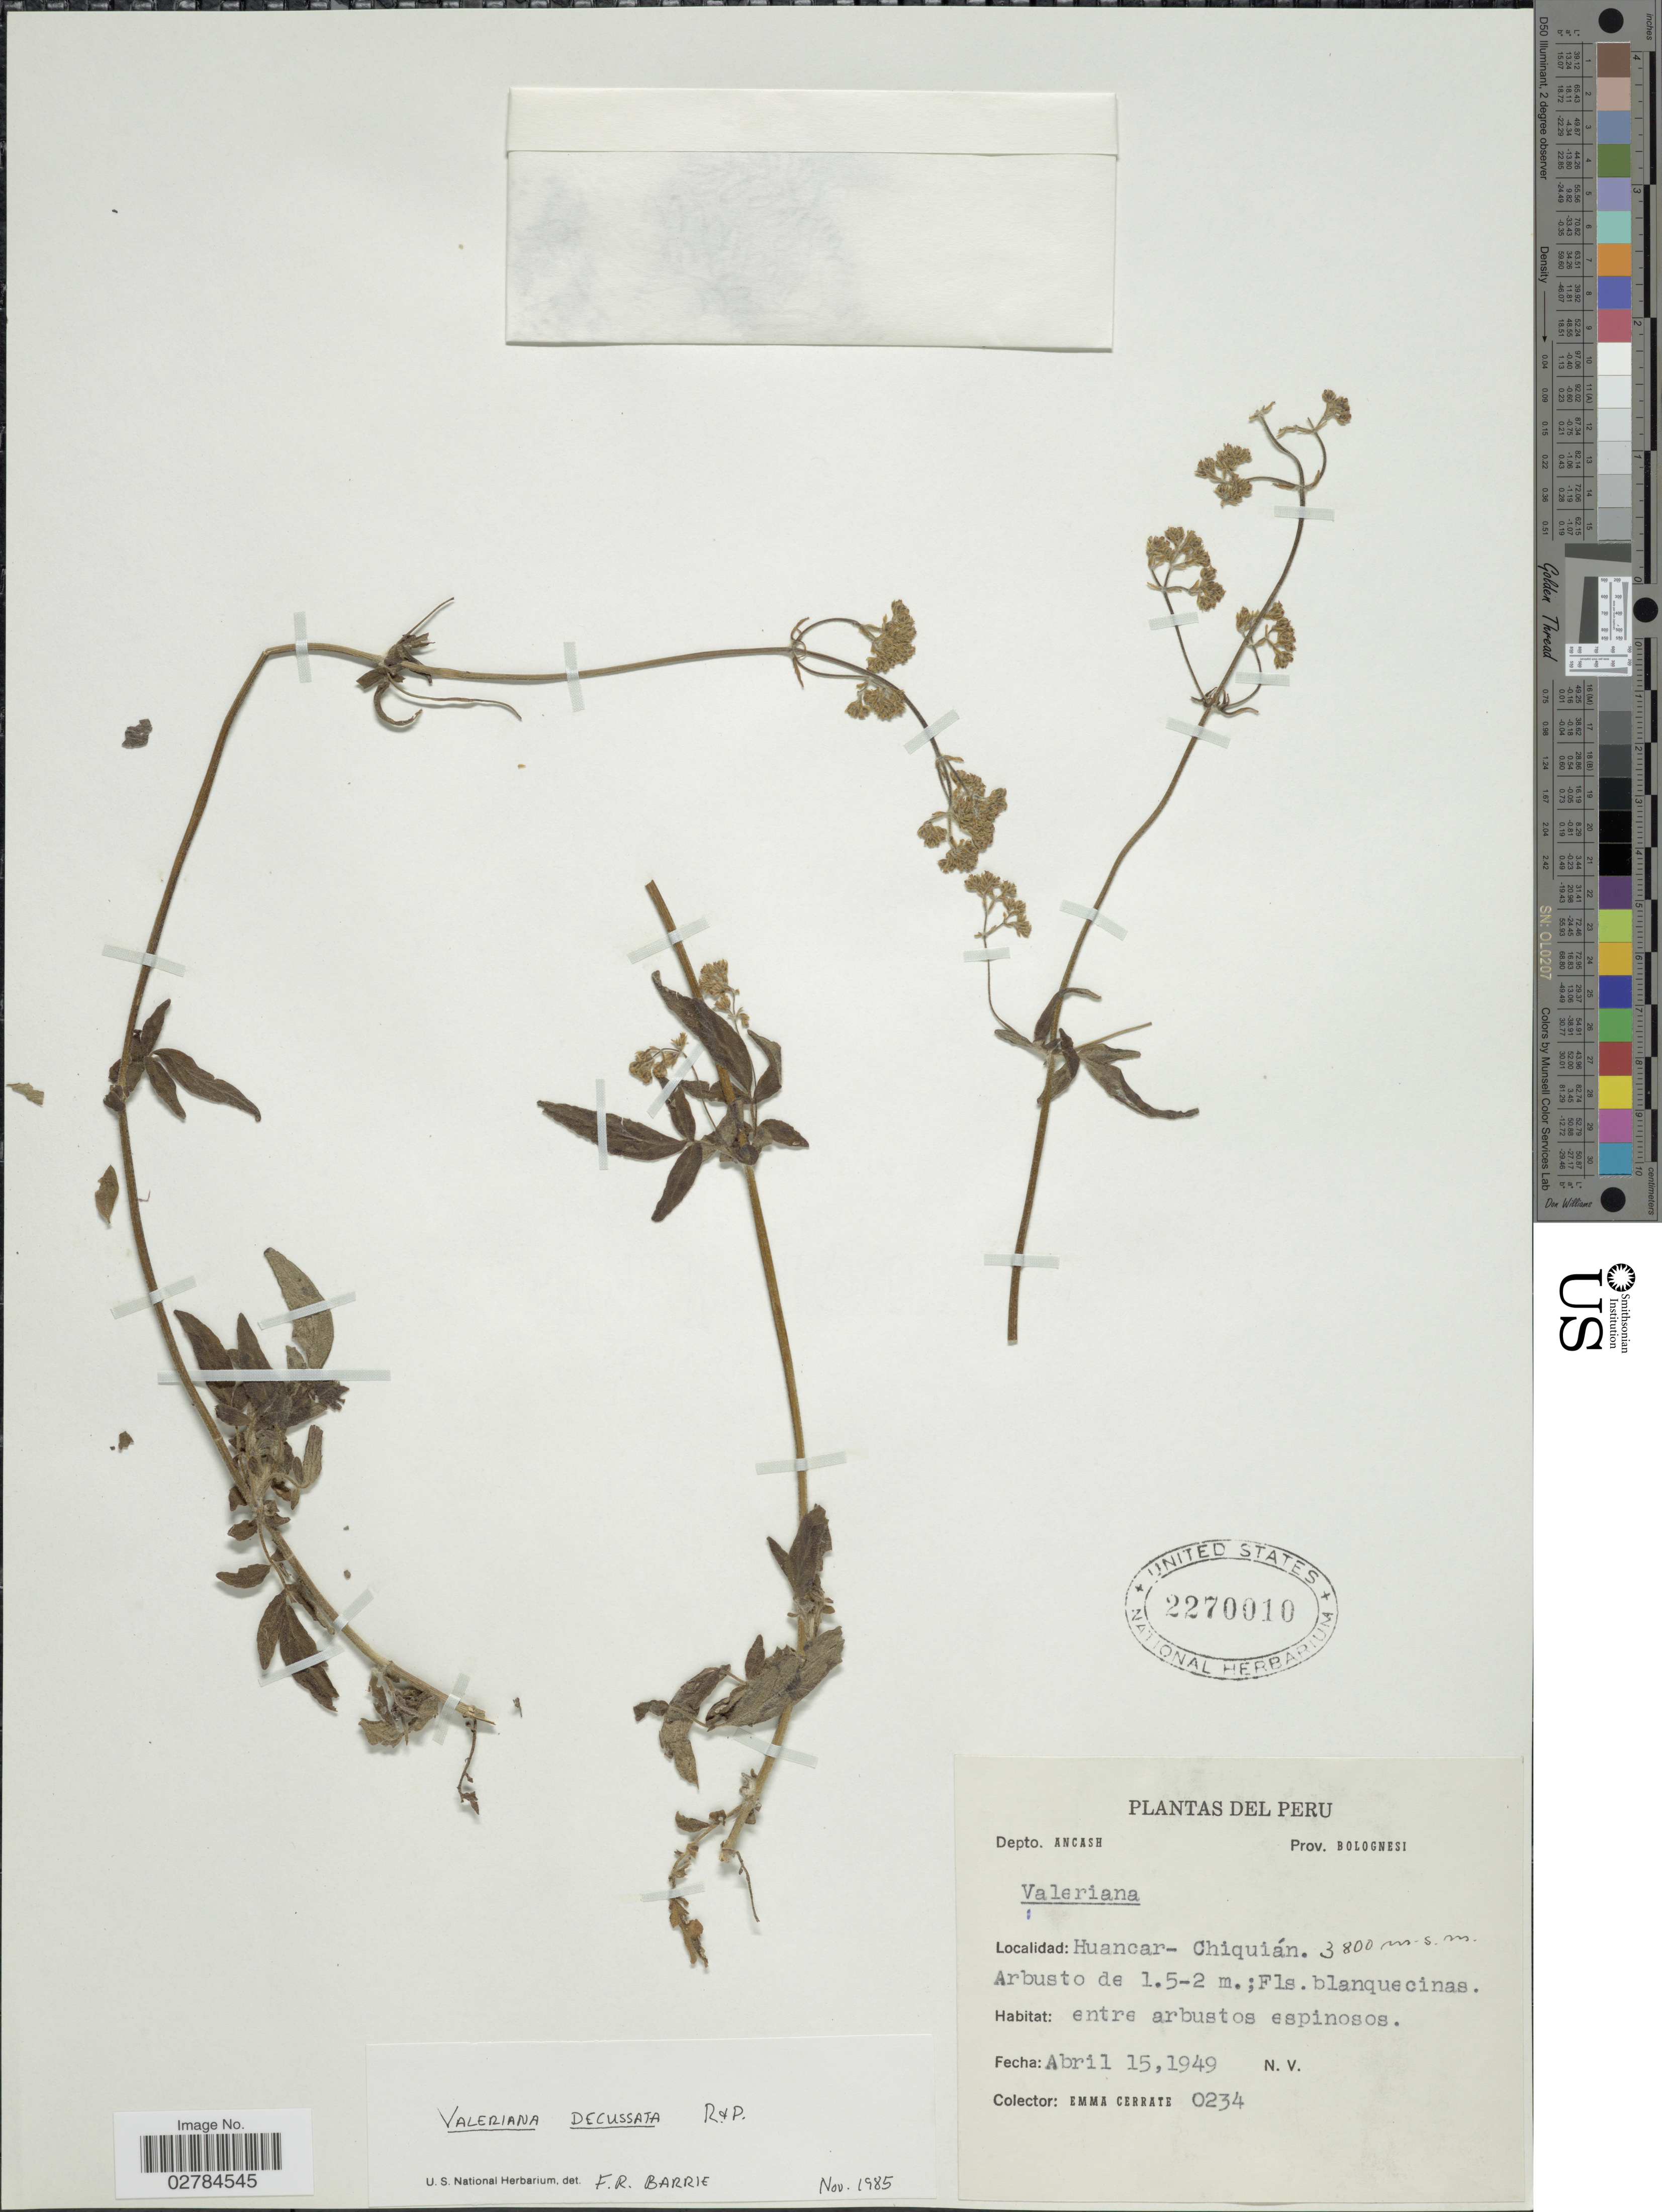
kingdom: Plantae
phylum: Tracheophyta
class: Magnoliopsida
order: Dipsacales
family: Caprifoliaceae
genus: Valeriana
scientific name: Valeriana decussata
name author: Ruiz & Pav.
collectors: E. Cerrate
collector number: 0234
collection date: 1949-04-15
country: Peru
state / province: Ancash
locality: Depto. Ancash. Prov. Bolognesi. Huancar- Chiquián.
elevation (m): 3800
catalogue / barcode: US 2270010